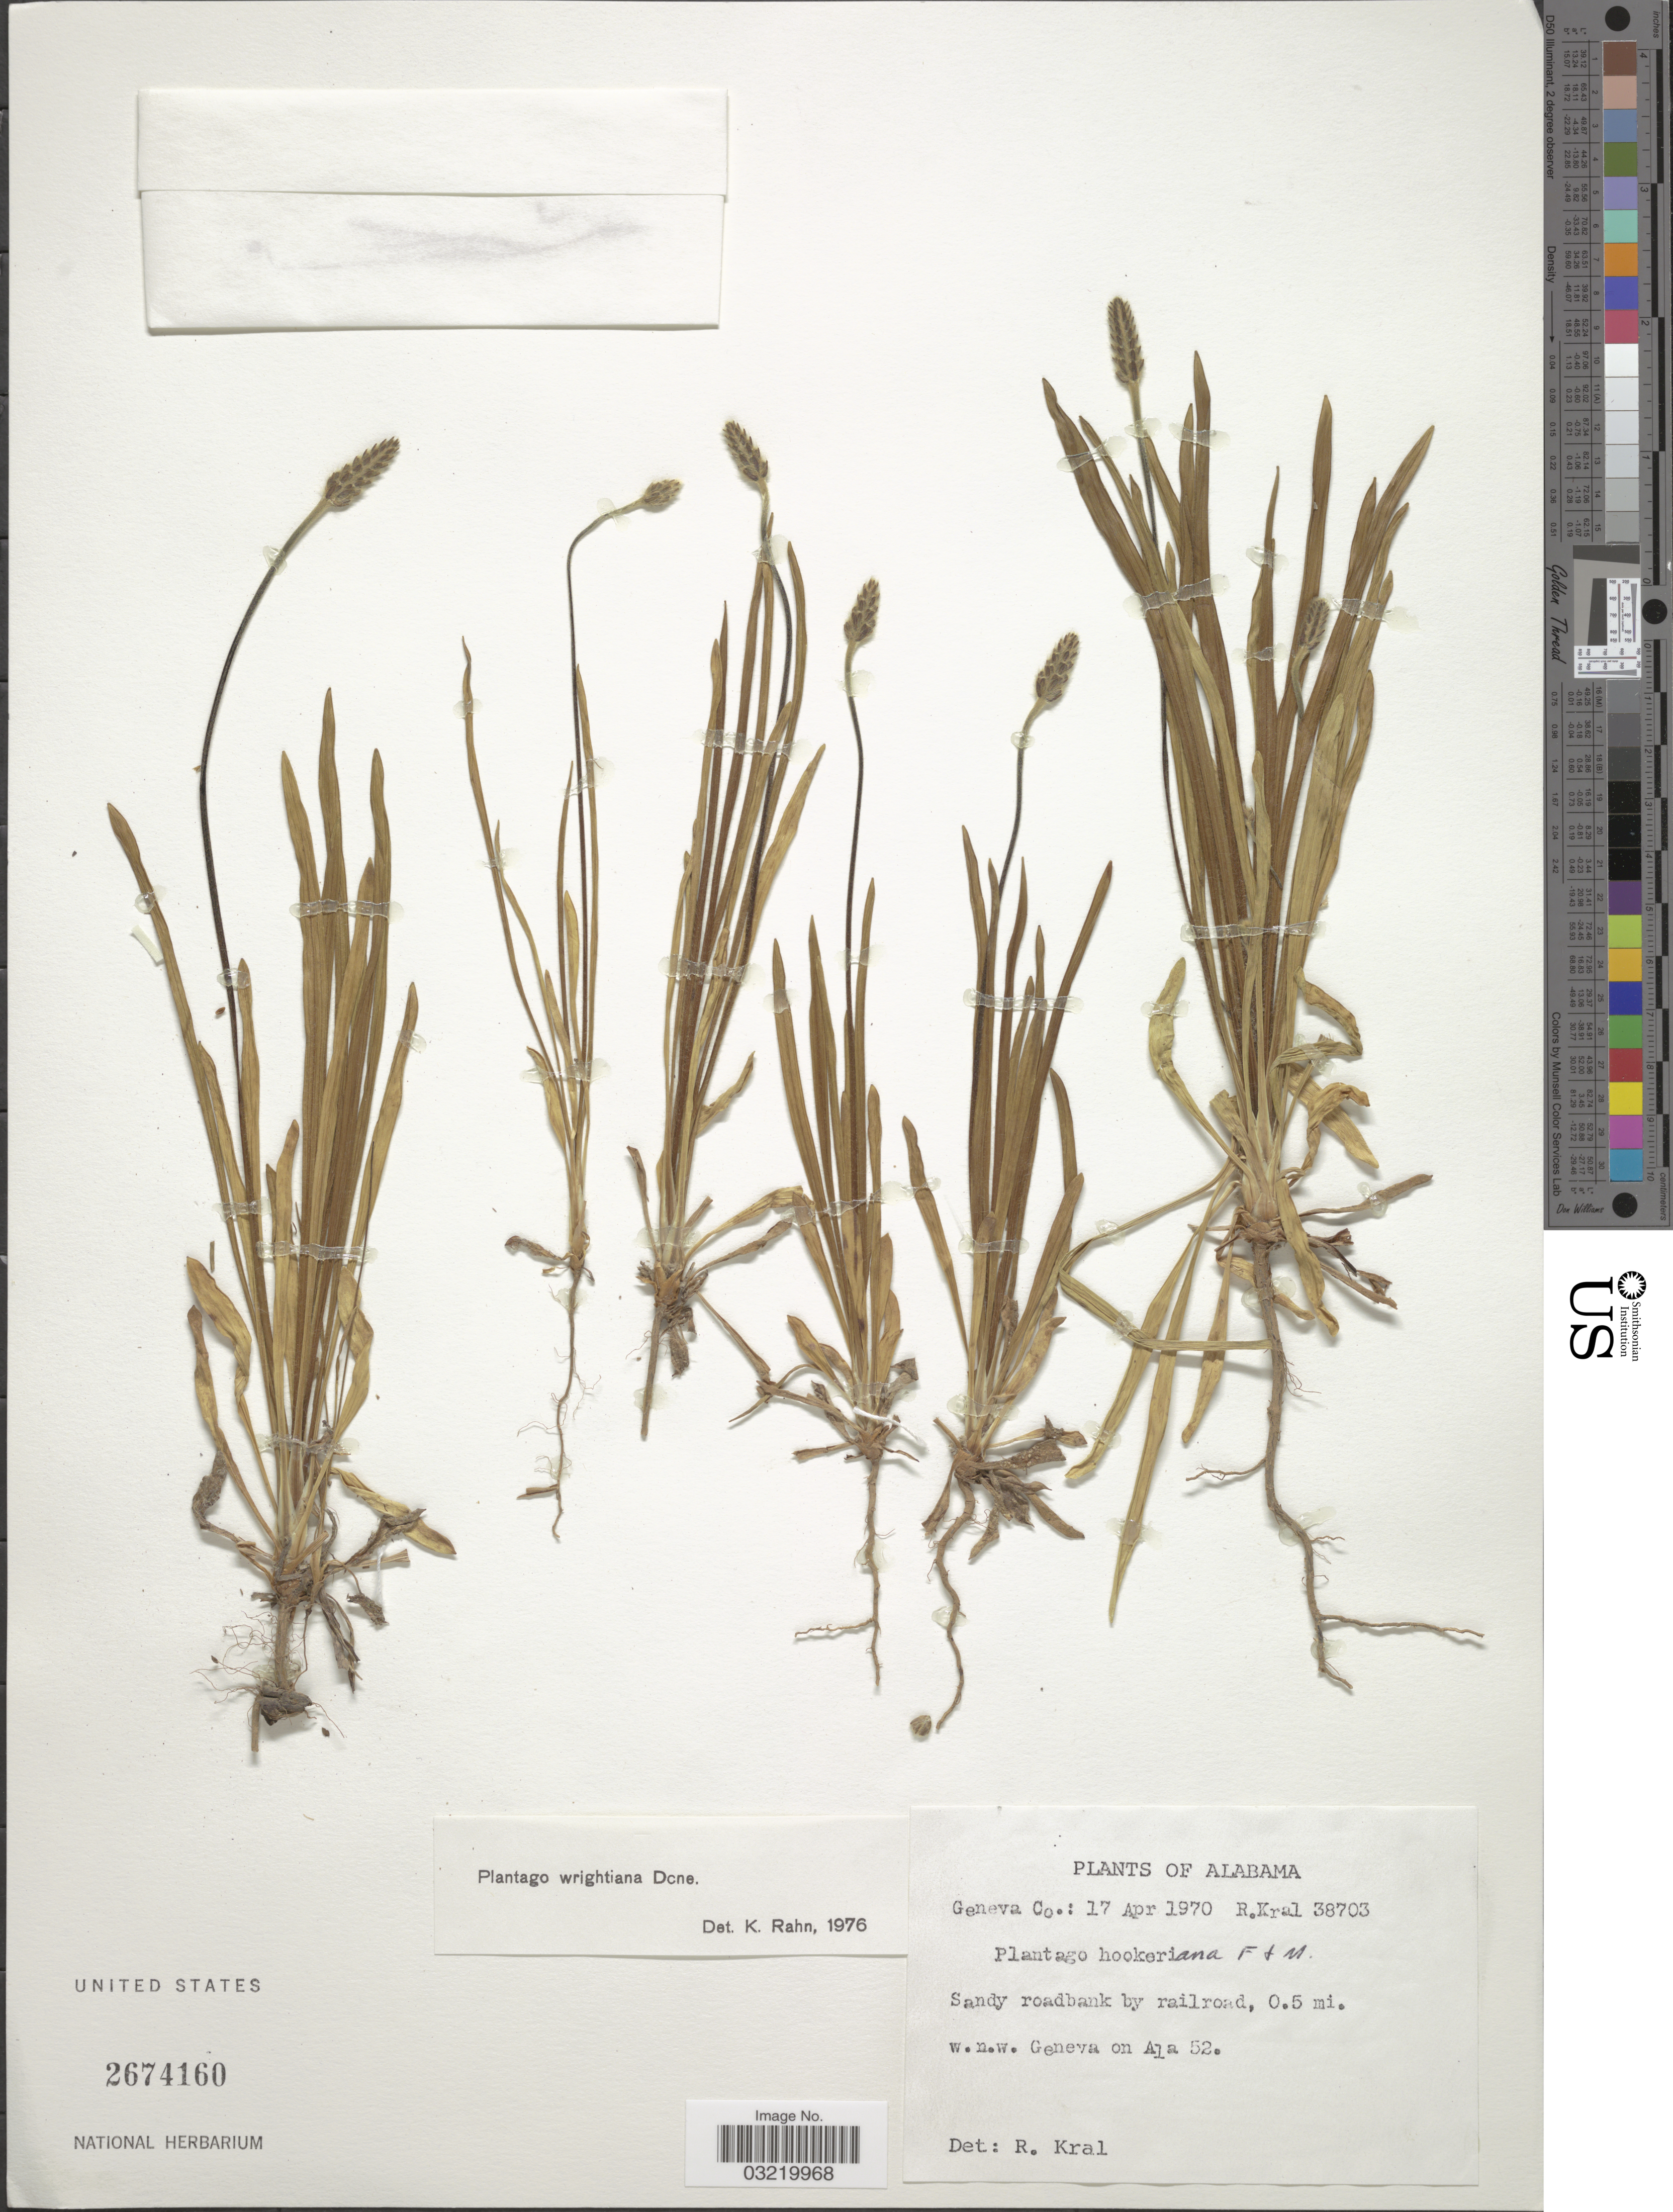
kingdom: Plantae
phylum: Tracheophyta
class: Magnoliopsida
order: Lamiales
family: Plantaginaceae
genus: Plantago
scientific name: Plantago wrightiana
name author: Decne. ex A. DC.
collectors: R. Kral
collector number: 38703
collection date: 1970-04-17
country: United States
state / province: Alabama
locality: Geneva Co. Sandy roadbank by railroad, 0.5 mi. w. n.w. Geneva on Ala 52.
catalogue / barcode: US 2674160